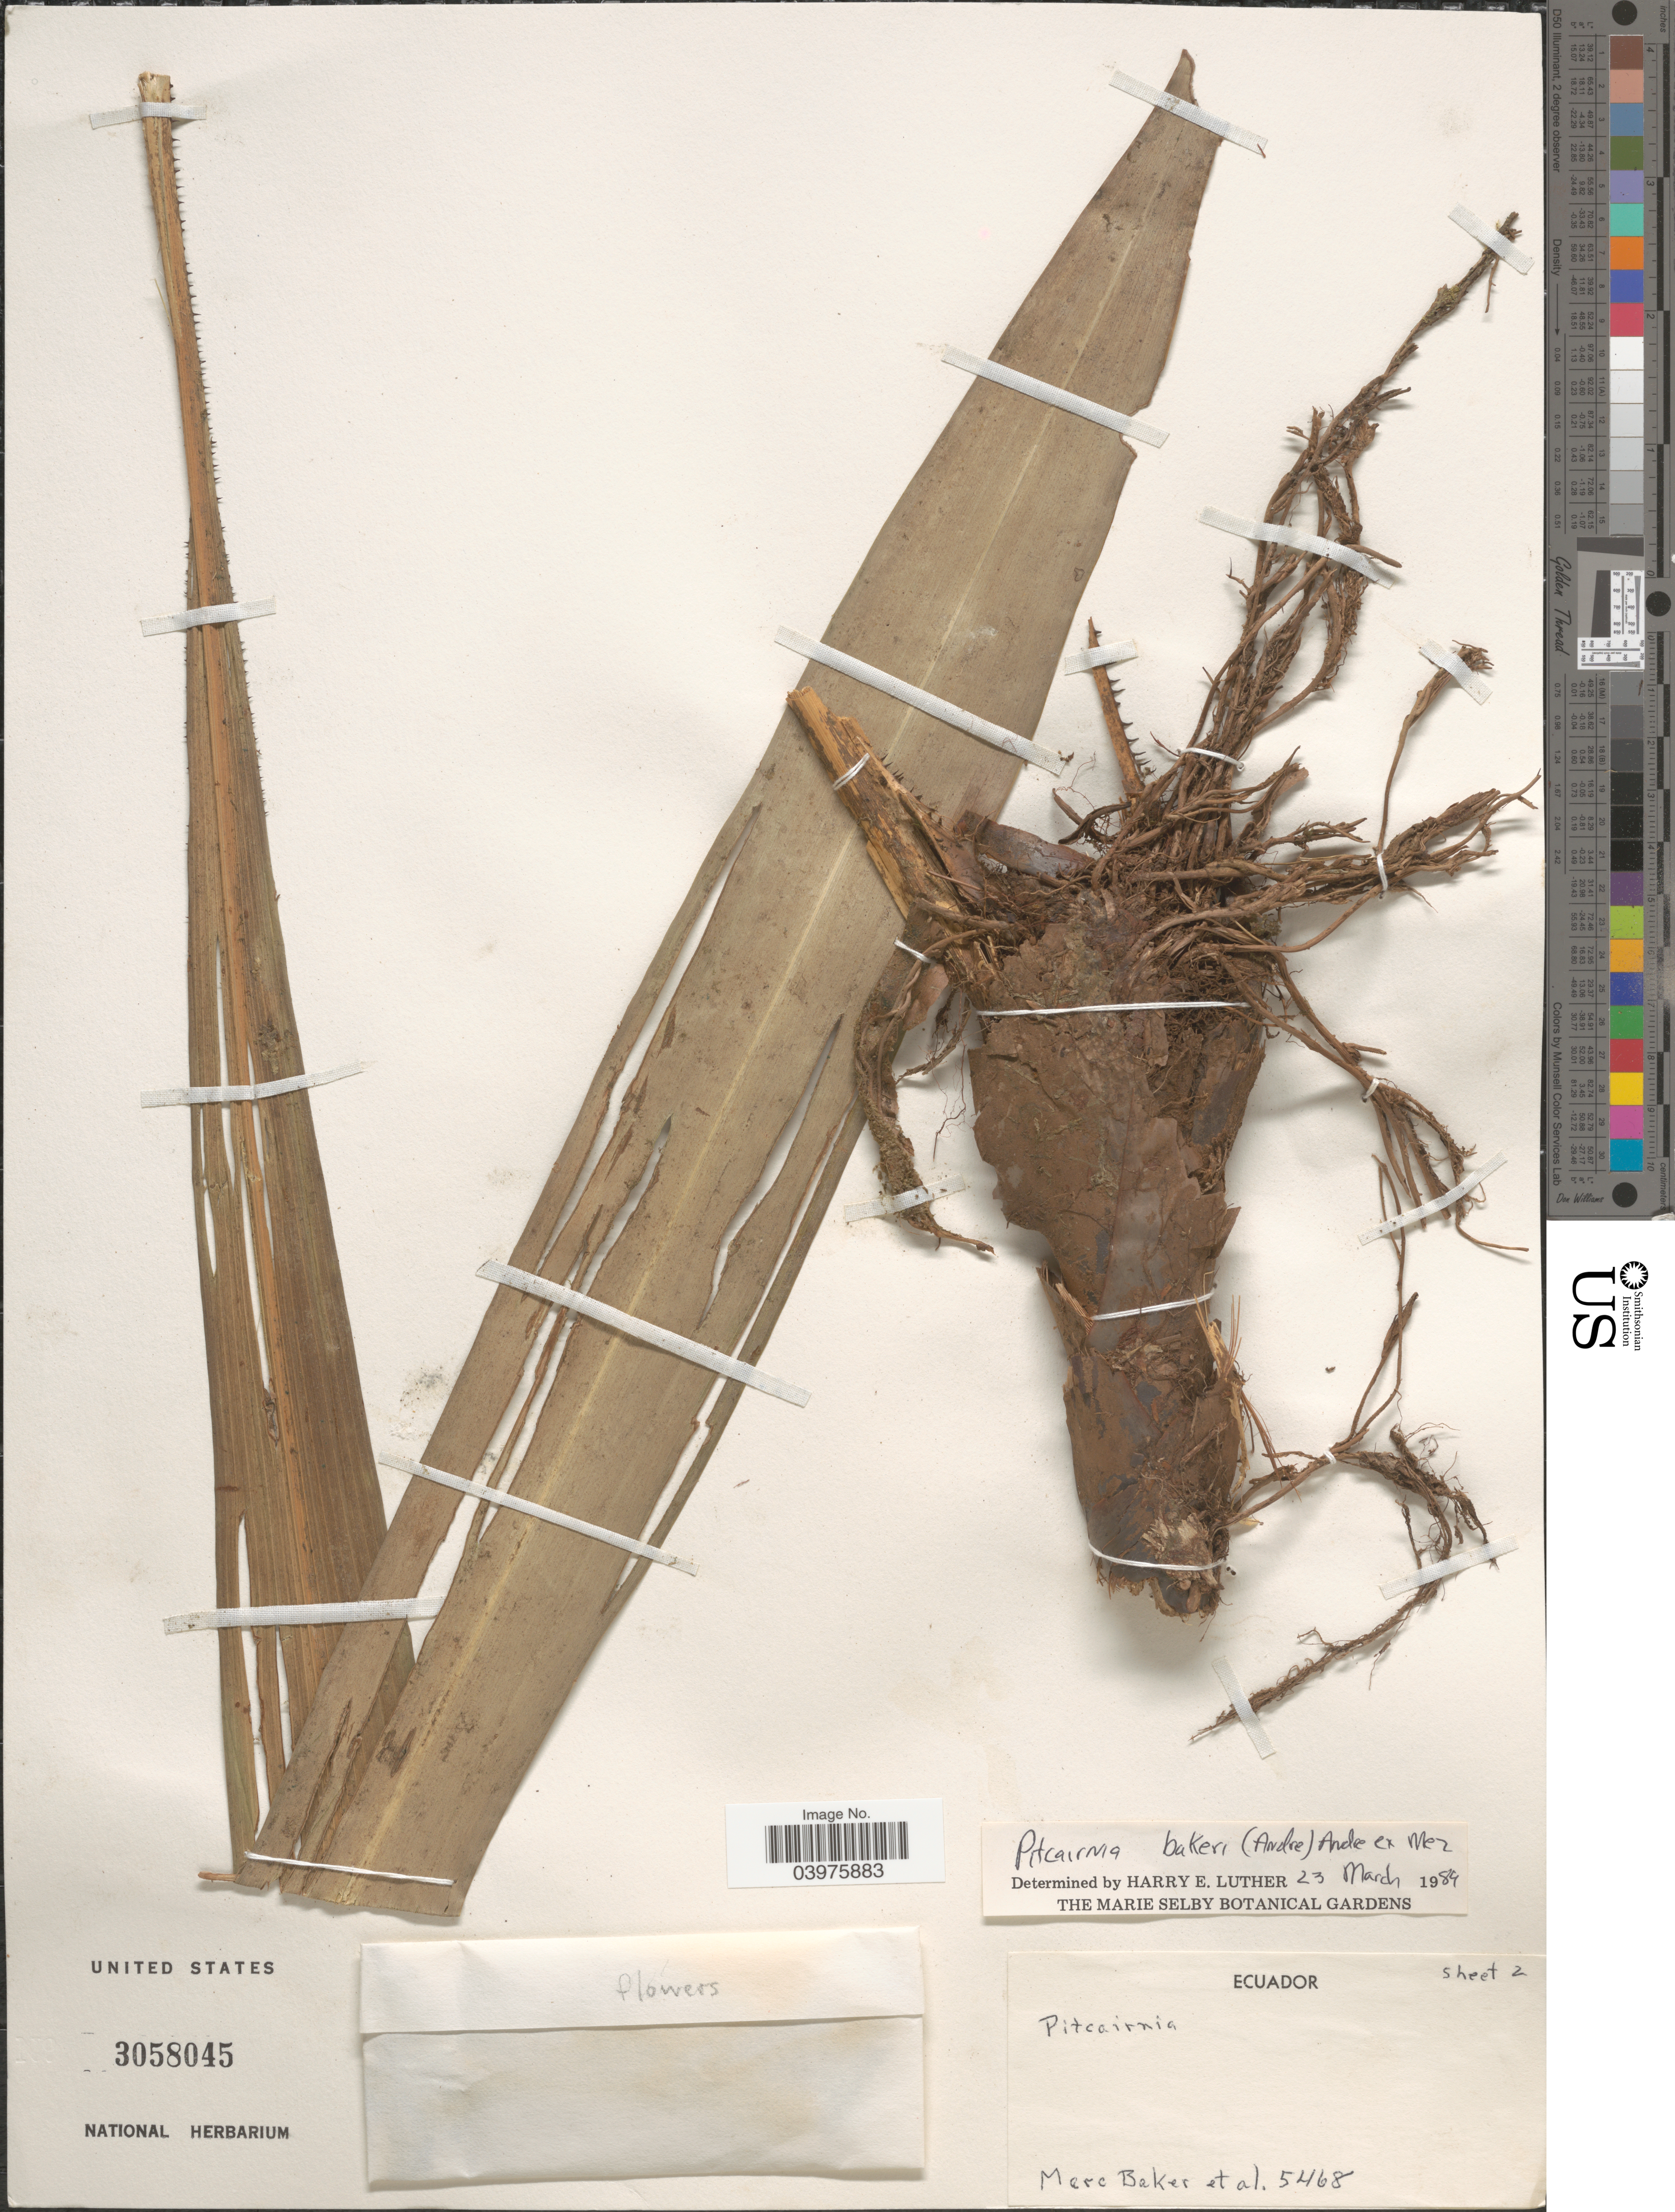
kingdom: Plantae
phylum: Tracheophyta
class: Liliopsida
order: Poales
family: Bromeliaceae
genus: Pitcairnia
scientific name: Pitcairnia bakeri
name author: (André) André ex Mez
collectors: M. A. Baker & et al.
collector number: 5468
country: Ecuador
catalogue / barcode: US 3058045